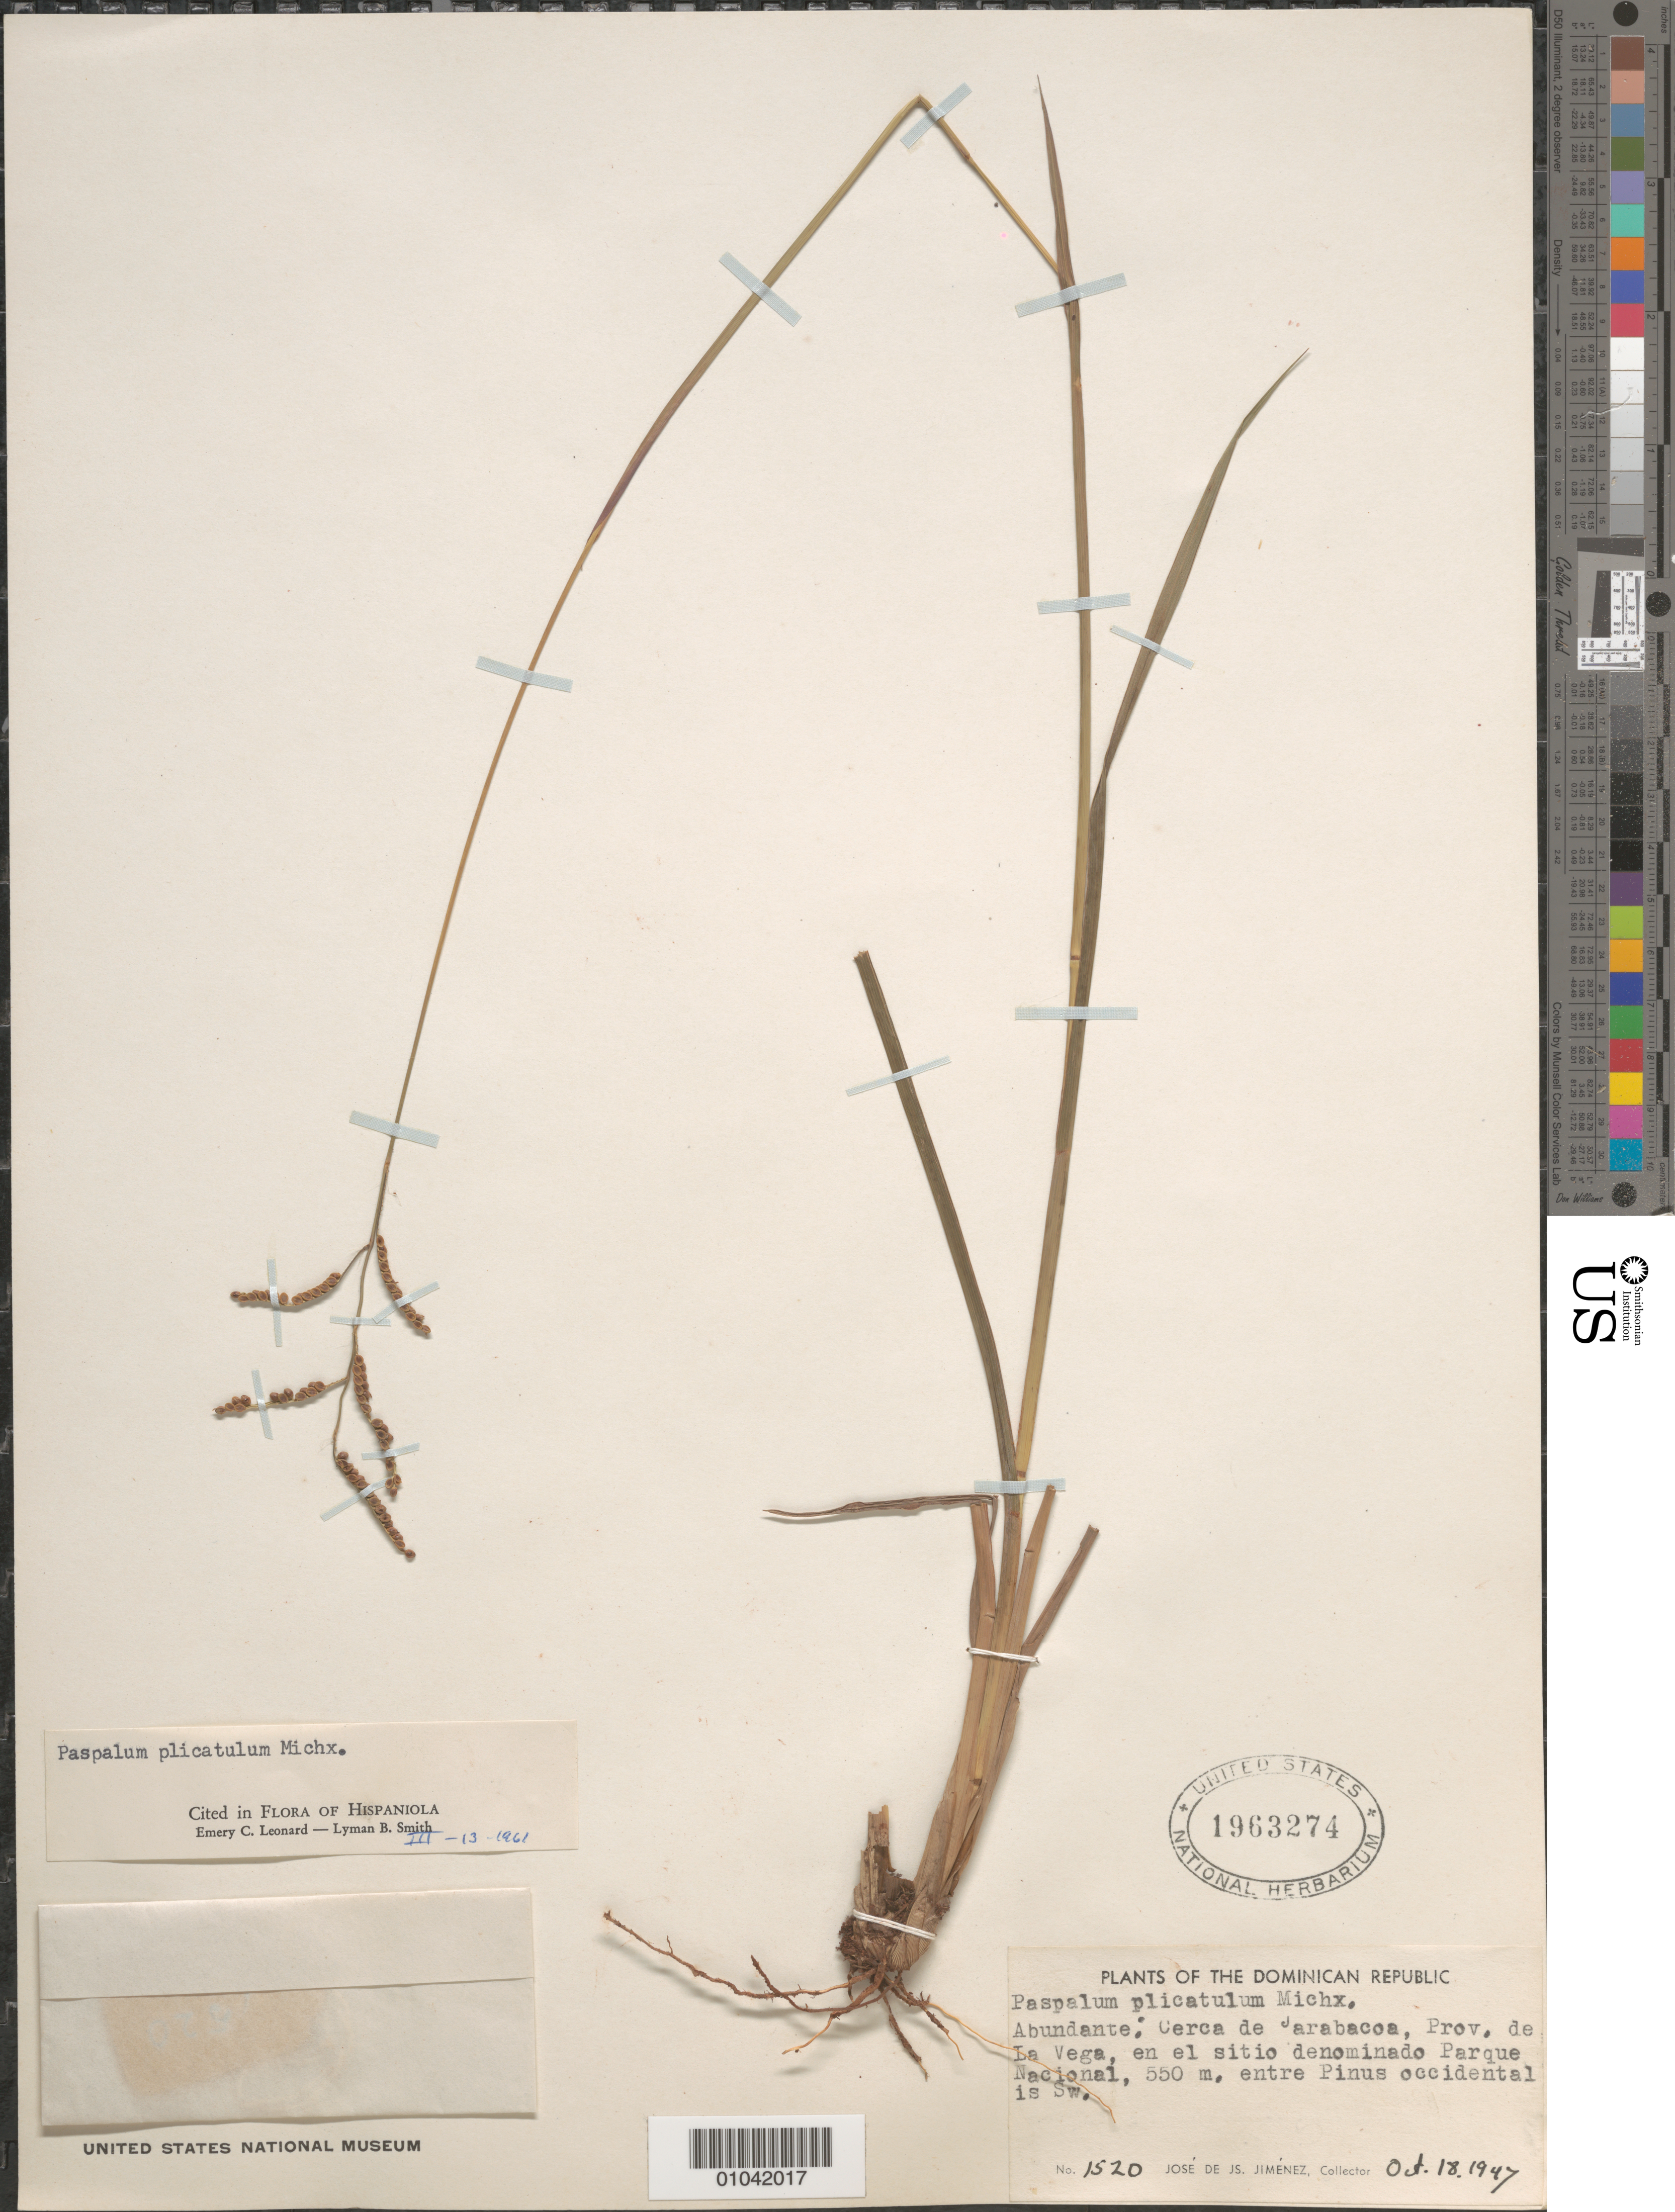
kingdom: Plantae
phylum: Tracheophyta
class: Liliopsida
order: Poales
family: Poaceae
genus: Paspalum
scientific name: Paspalum plicatulum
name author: Michx.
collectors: J. J. Jiménez Almonte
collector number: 1520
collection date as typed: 18 Oct 1947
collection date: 1947-10-18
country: Dominican Republic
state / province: La Vega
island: Hispaniola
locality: Cerca de Jarabacoa, en el sitio denominado Parque Nacional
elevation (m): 550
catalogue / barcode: US 1963274